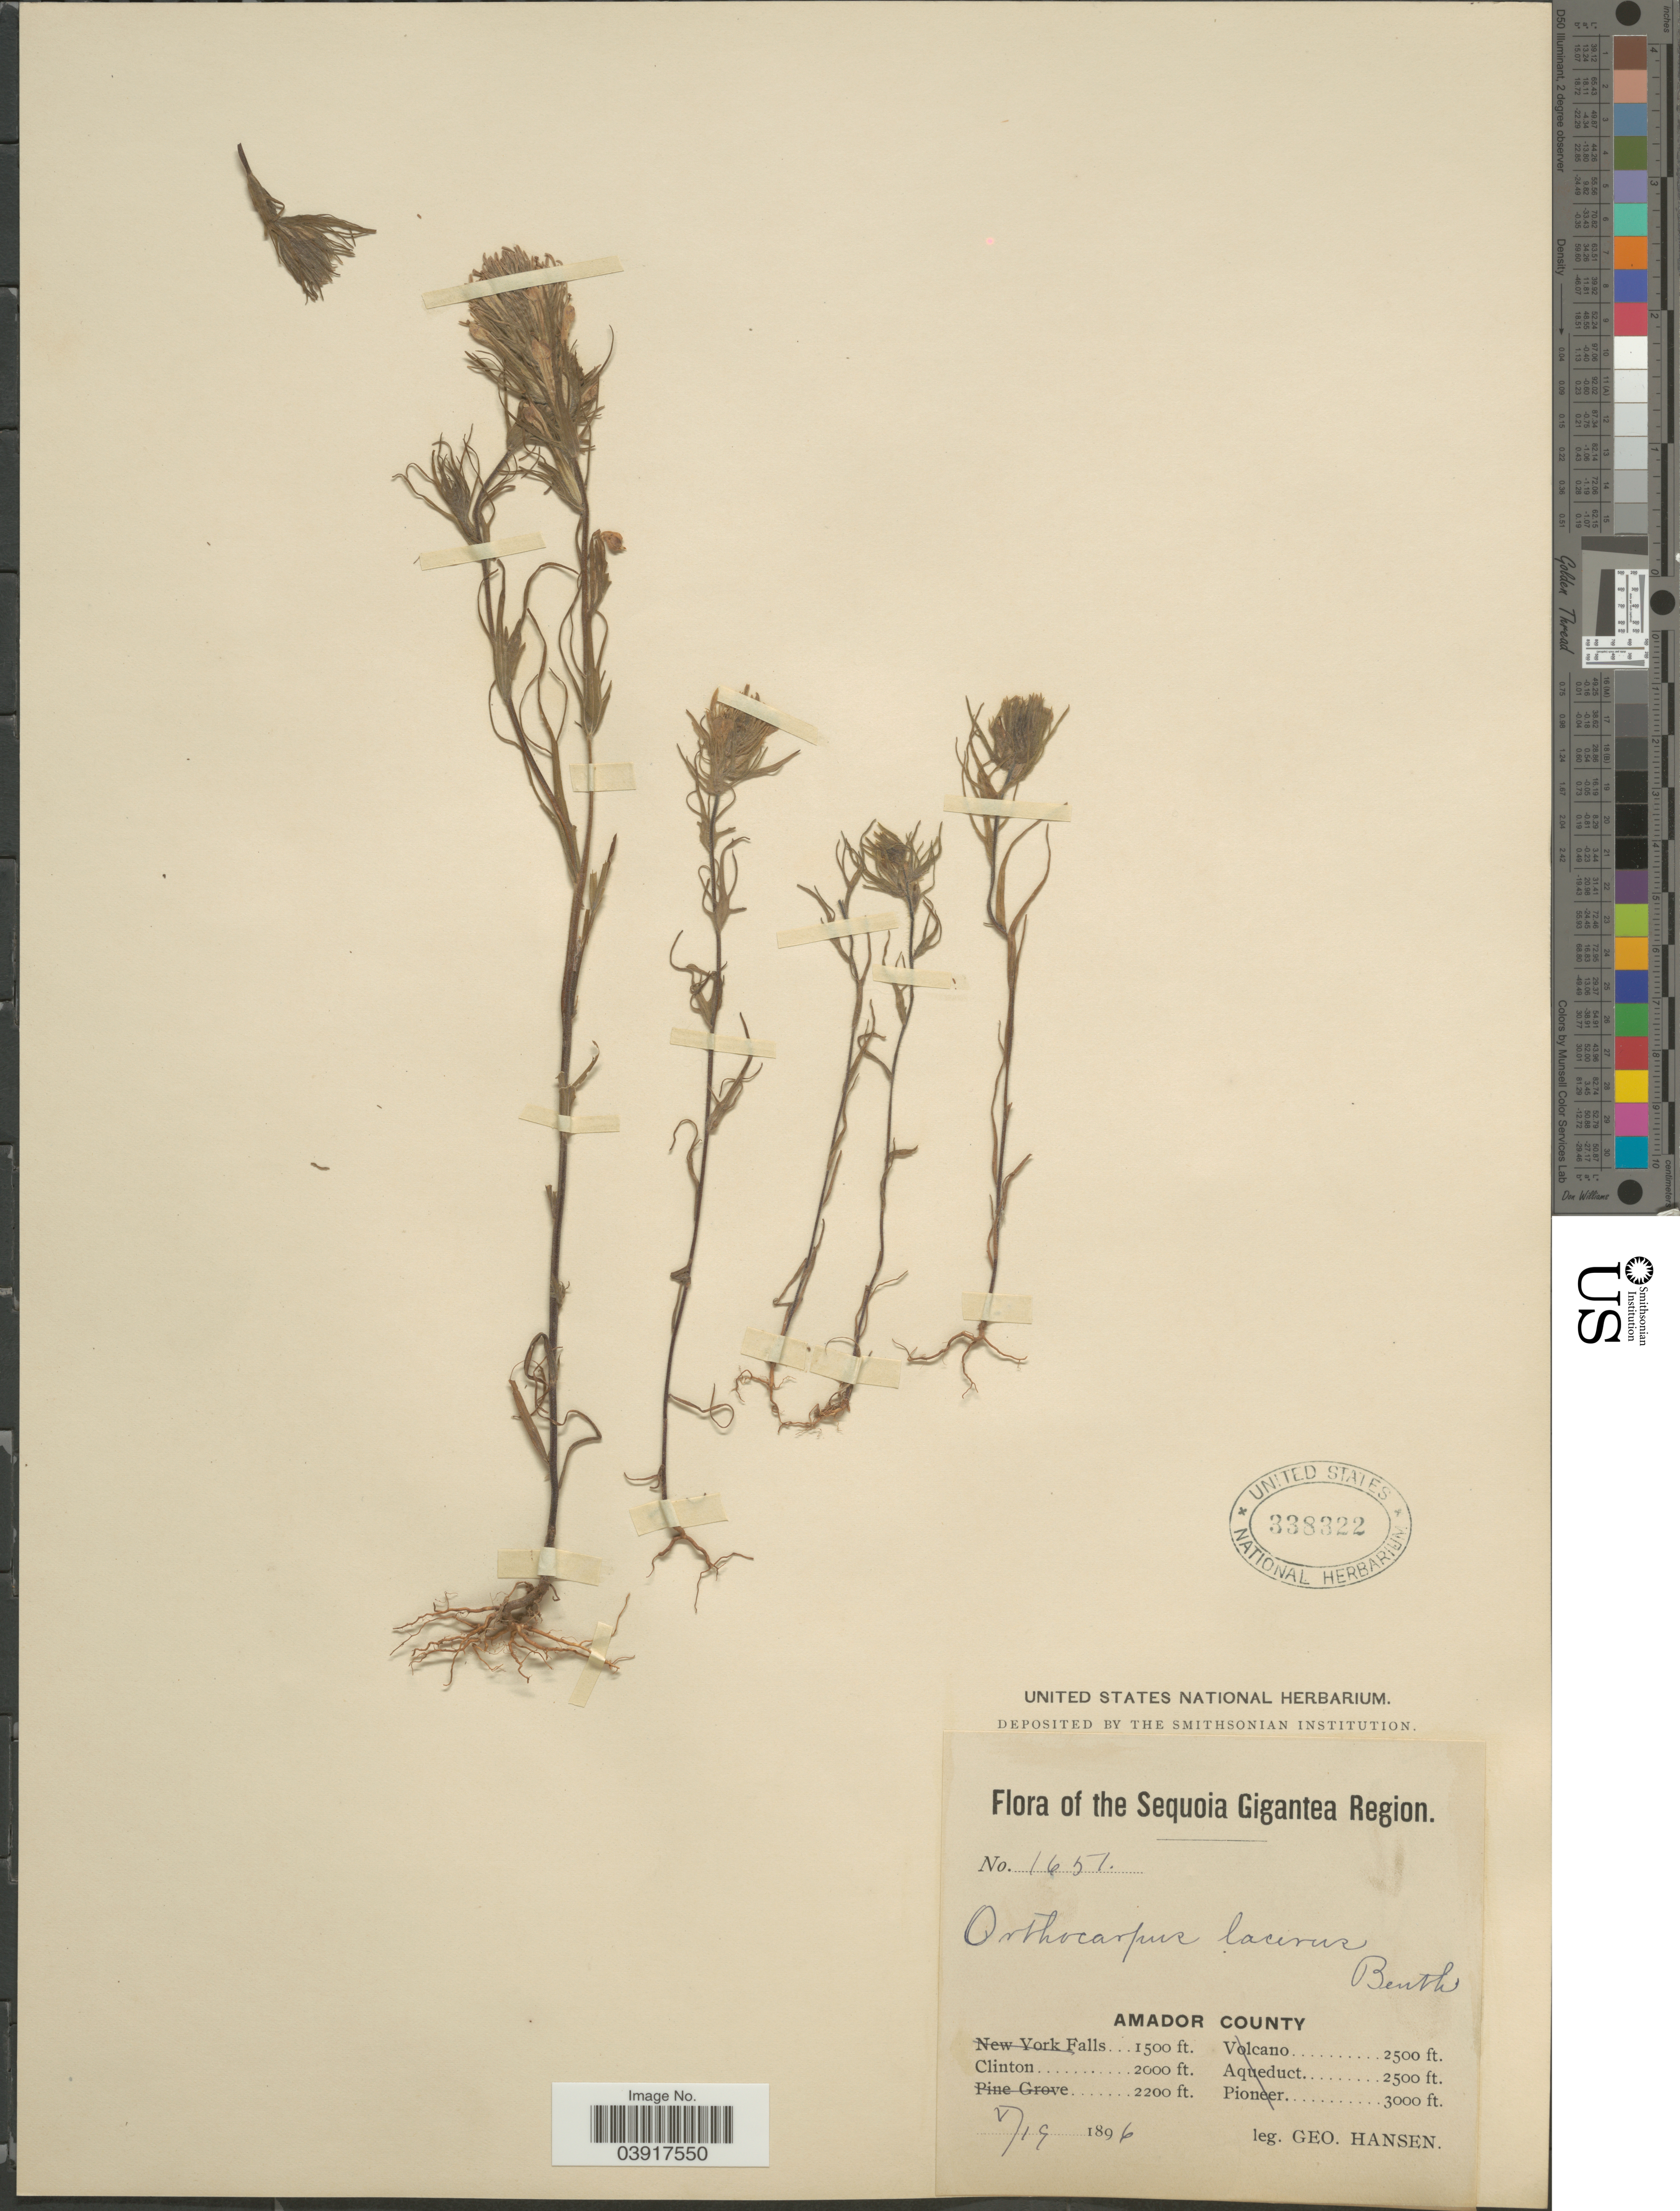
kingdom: Plantae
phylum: Tracheophyta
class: Magnoliopsida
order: Lamiales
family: Orobanchaceae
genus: Orthocarpus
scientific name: Orthocarpus lacerus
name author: Benth.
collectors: G. Hansen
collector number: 1651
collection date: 1896-05-19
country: United States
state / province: California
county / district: Amador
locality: The Sequoia Gigantea Region. Amador County. Clinton.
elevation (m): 610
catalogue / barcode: US 338322